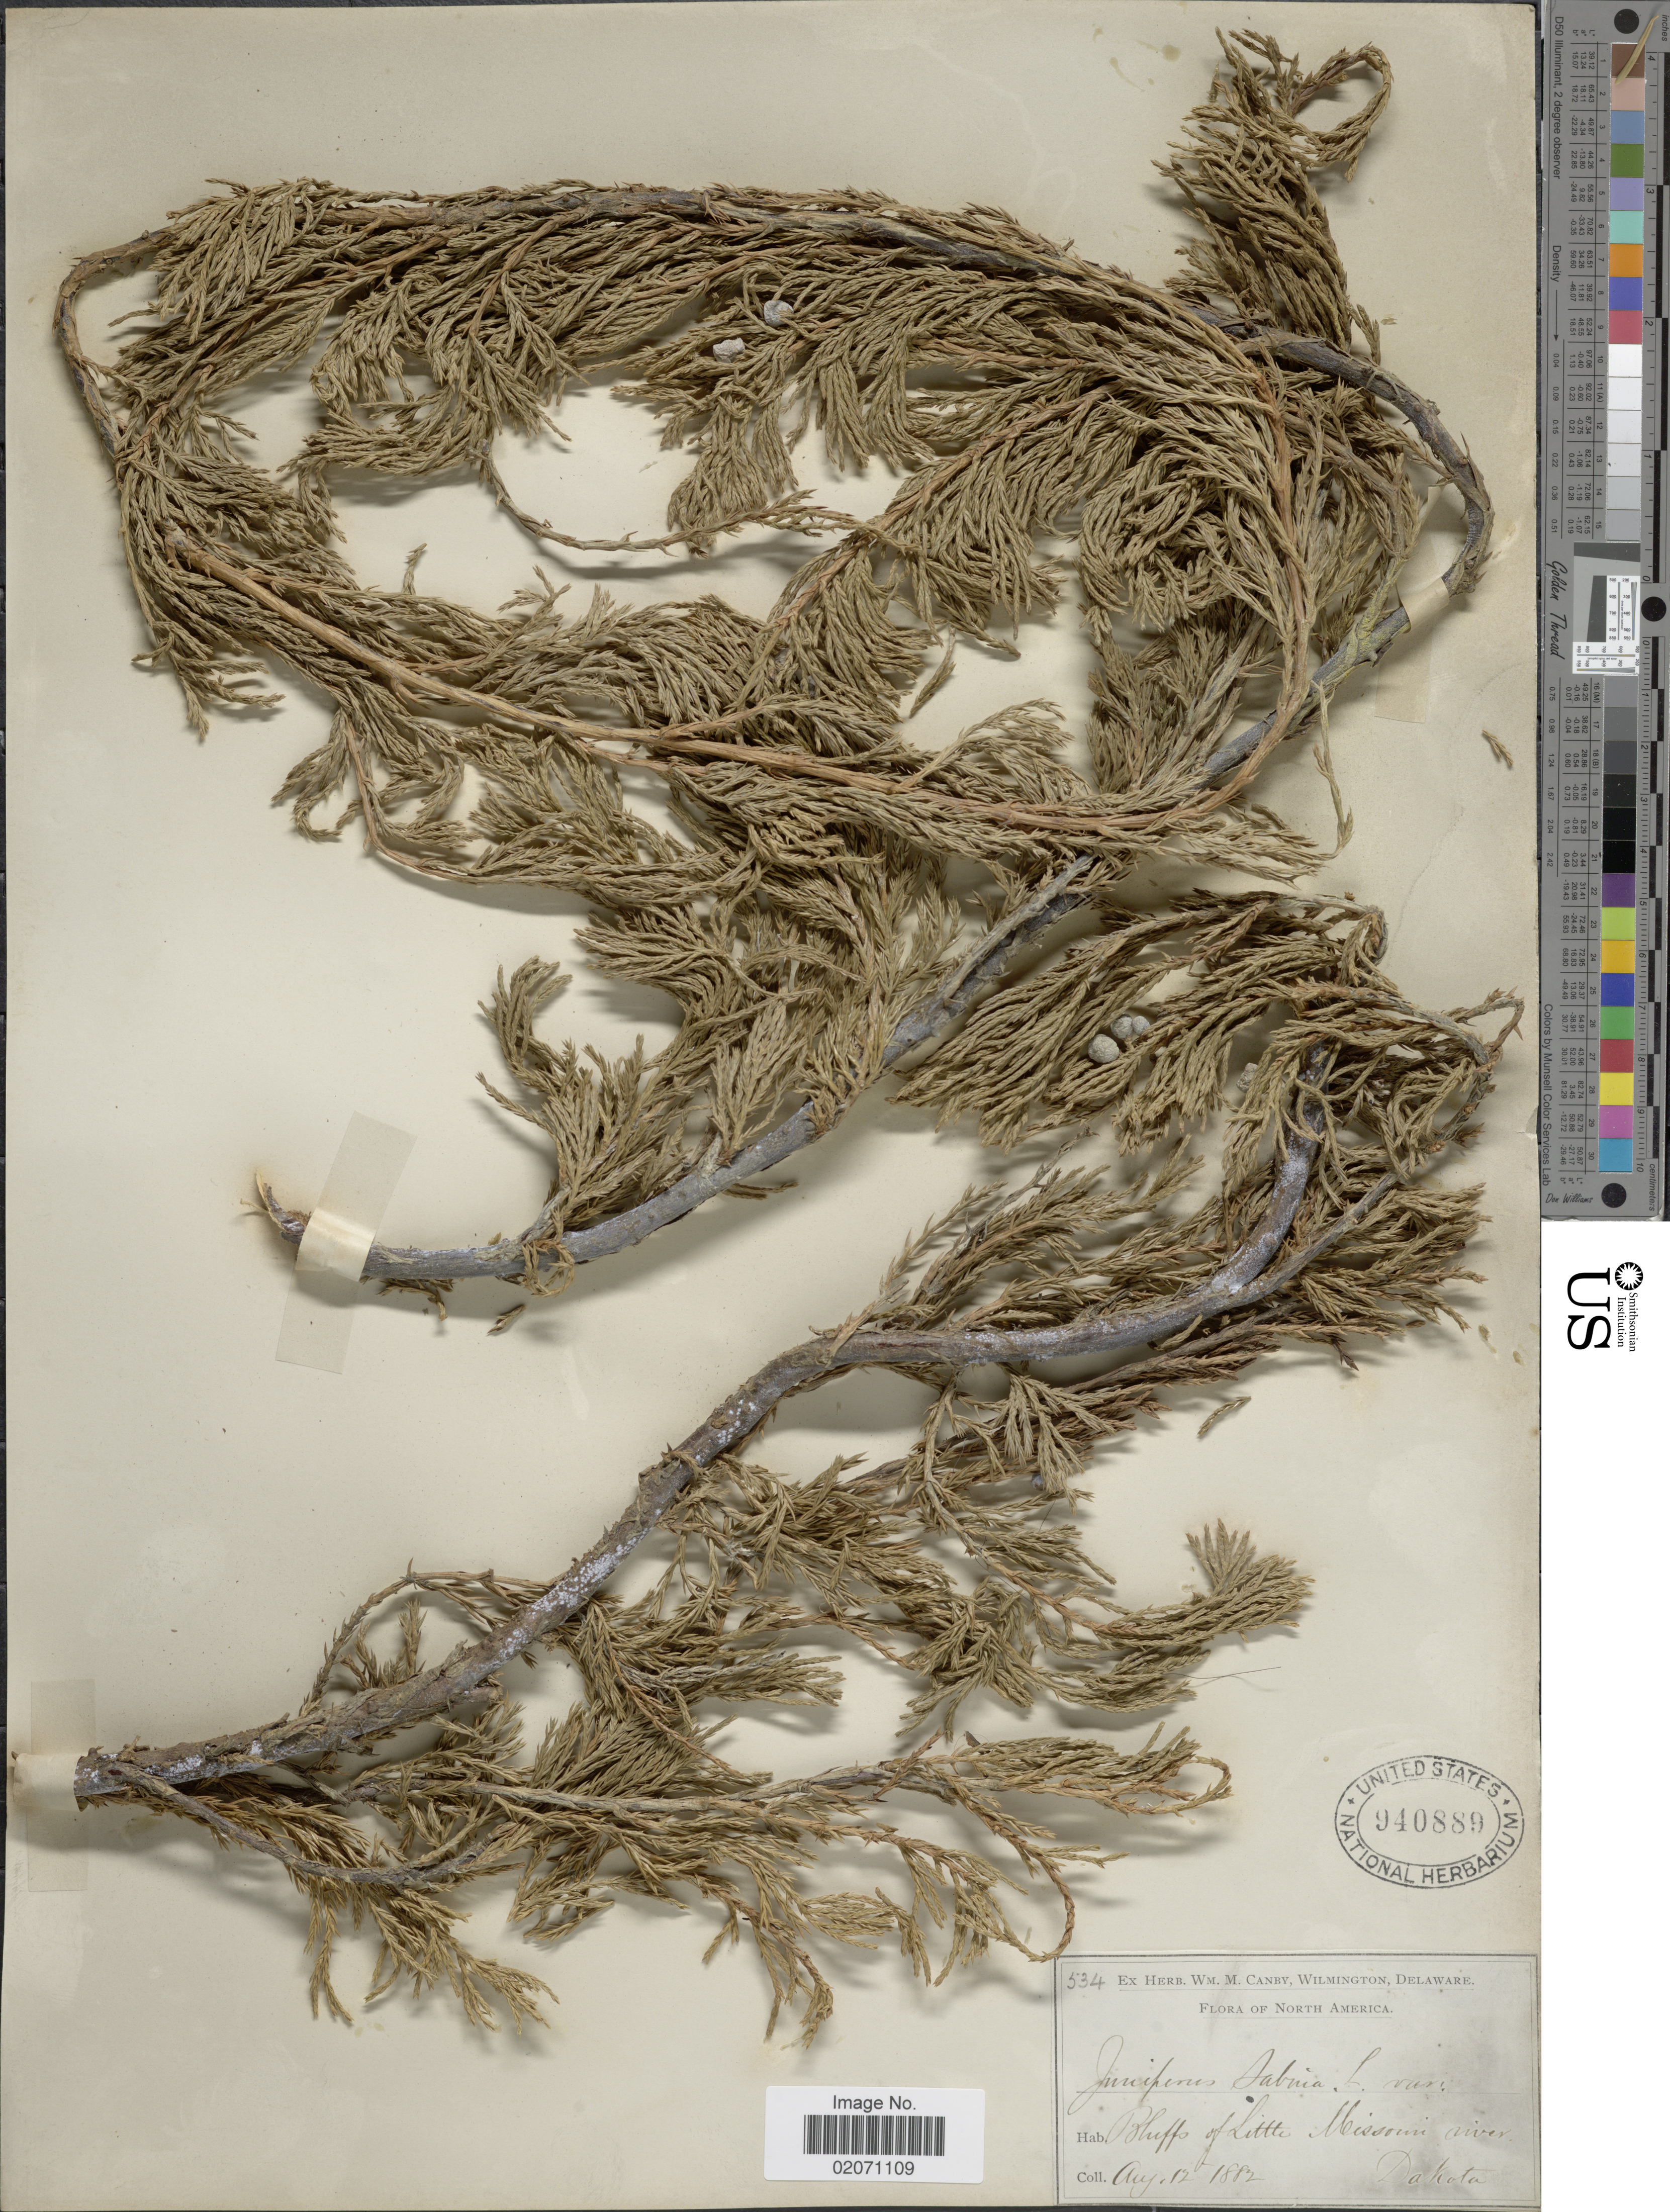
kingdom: Plantae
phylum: Tracheophyta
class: Pinopsida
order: Pinales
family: Cupressaceae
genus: Juniperus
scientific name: Juniperus horizontalis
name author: Moench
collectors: ex herb. W.M. Canby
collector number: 534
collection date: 1882-08-12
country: United States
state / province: North Dakota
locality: Bluffs of Little Missouri river, Dakota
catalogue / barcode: US 940889